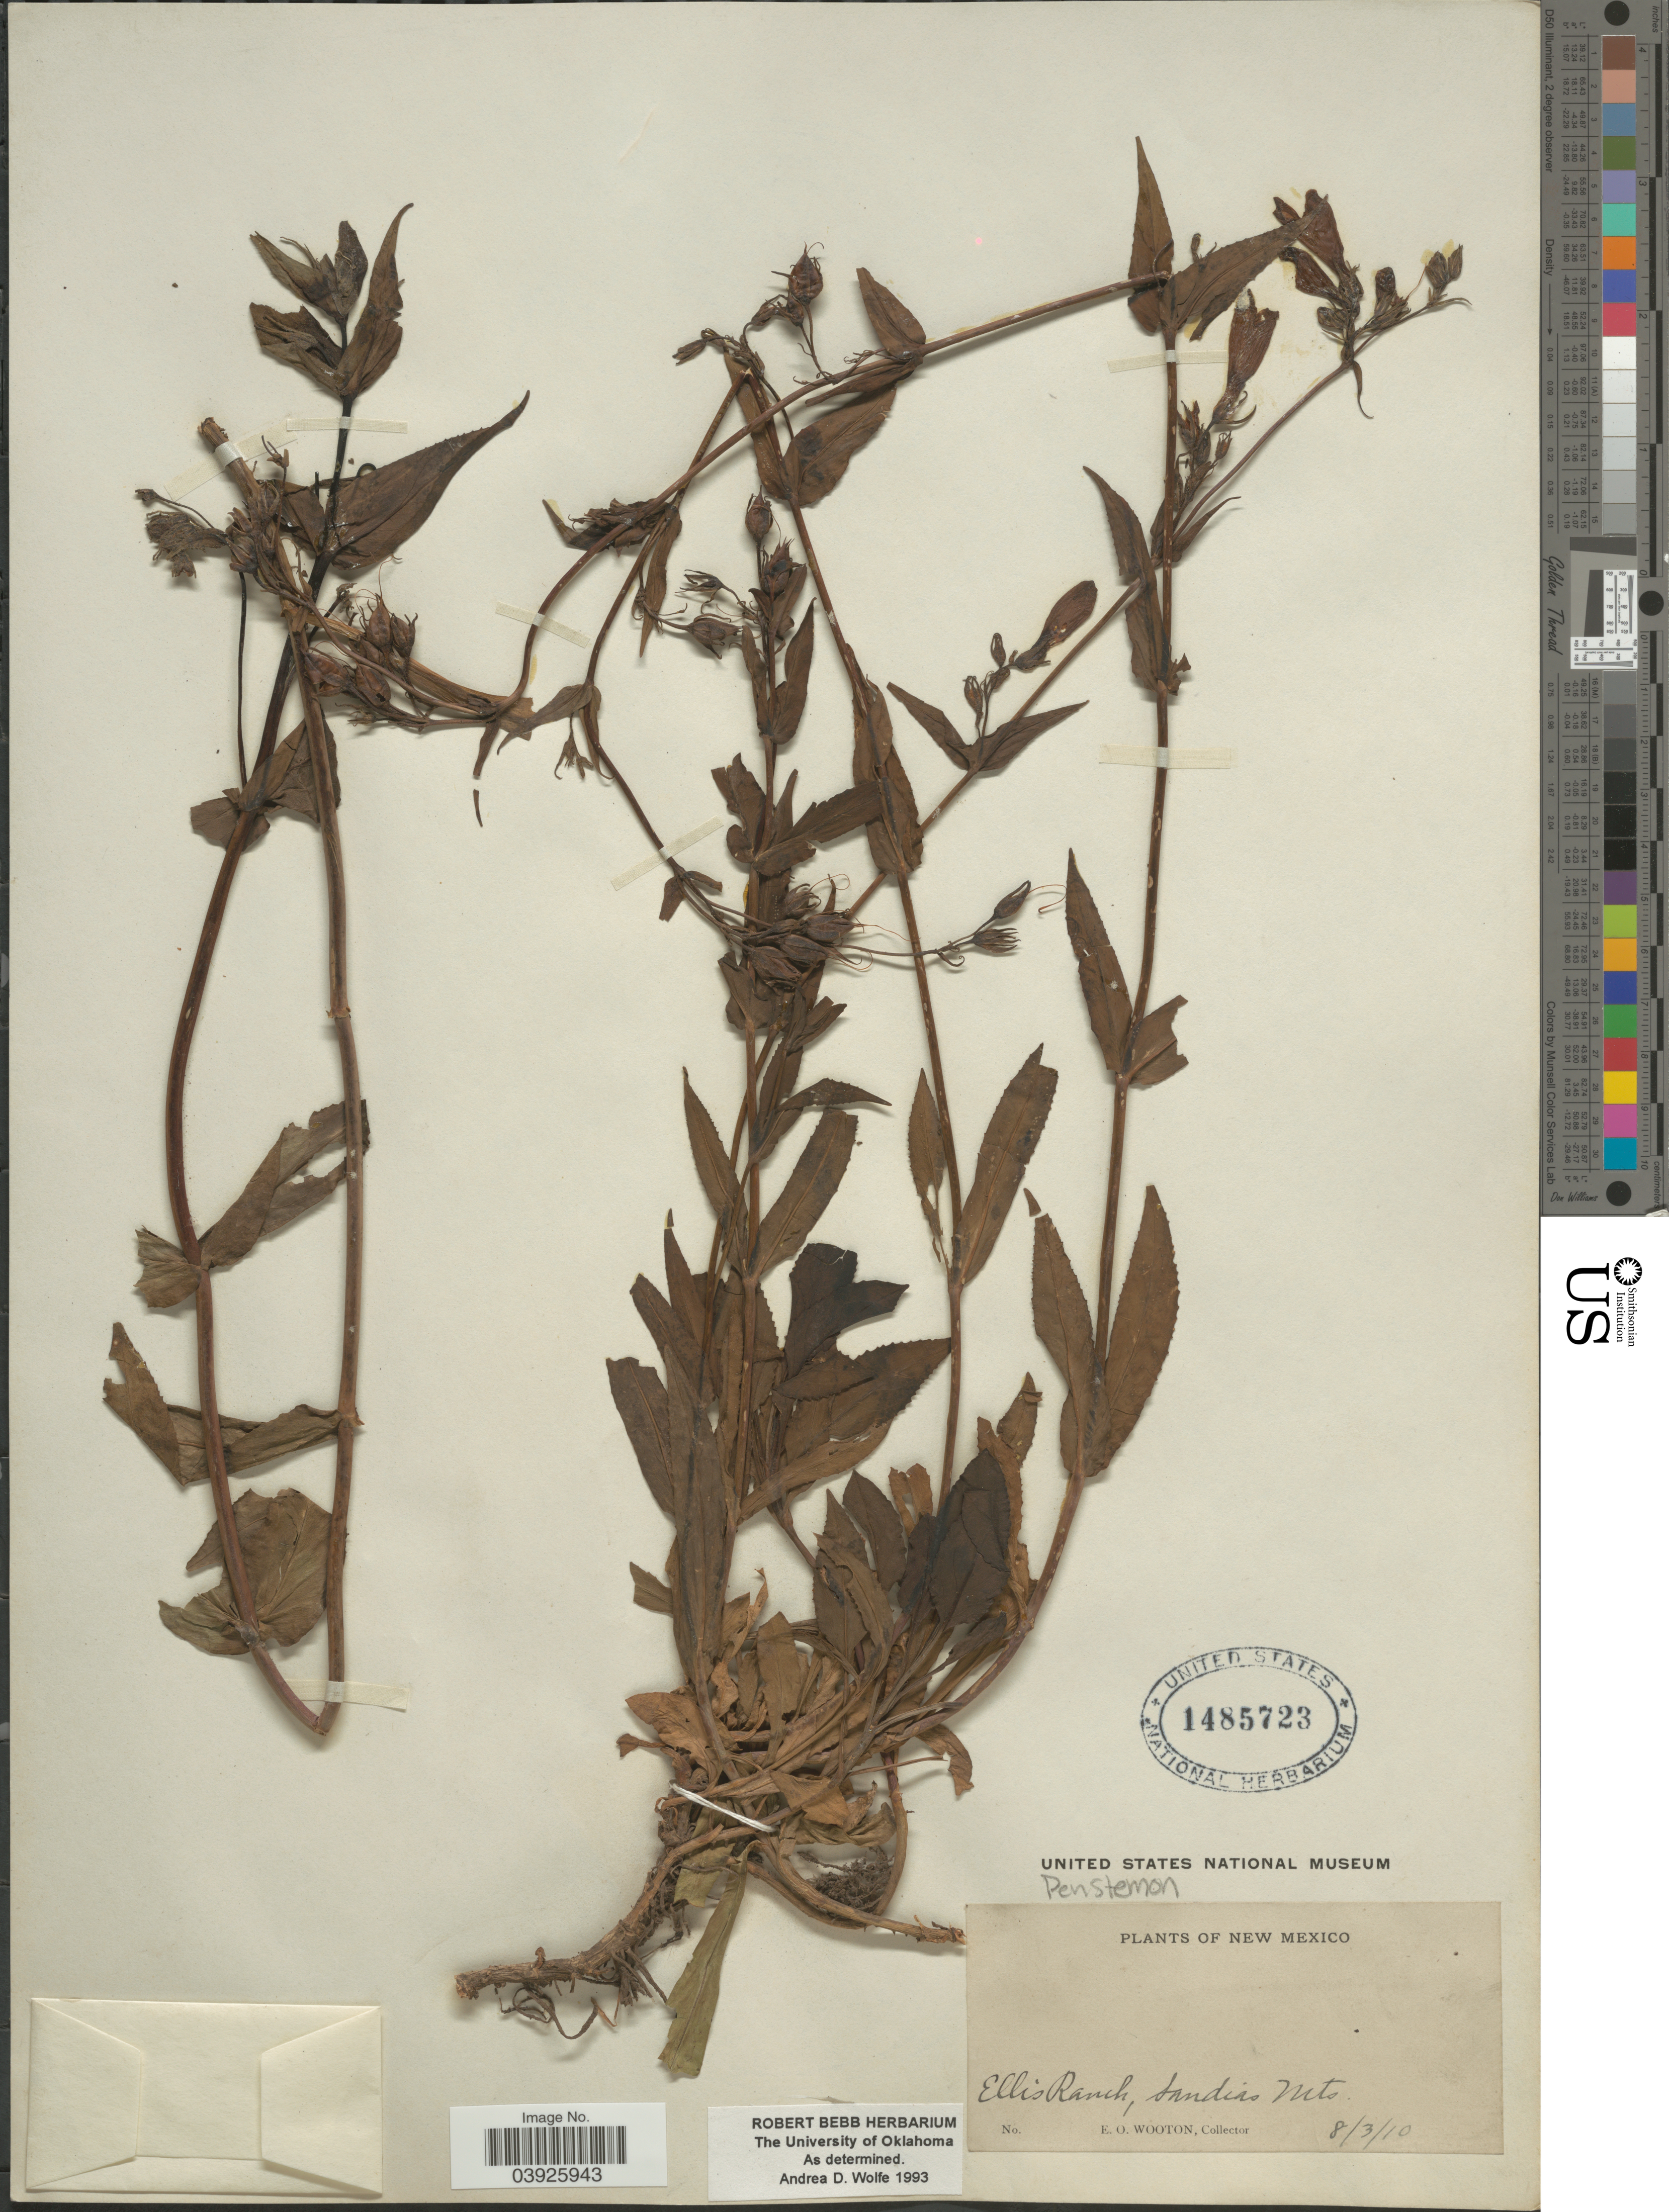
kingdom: Plantae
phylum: Tracheophyta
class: Magnoliopsida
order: Lamiales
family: Scrophulariaceae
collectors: E. O. Wooton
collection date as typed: Transcribed d/m/y: 3/8/10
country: United States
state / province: New Mexico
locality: Ellis Ranch, Sandias Mts.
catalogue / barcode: US 1485723